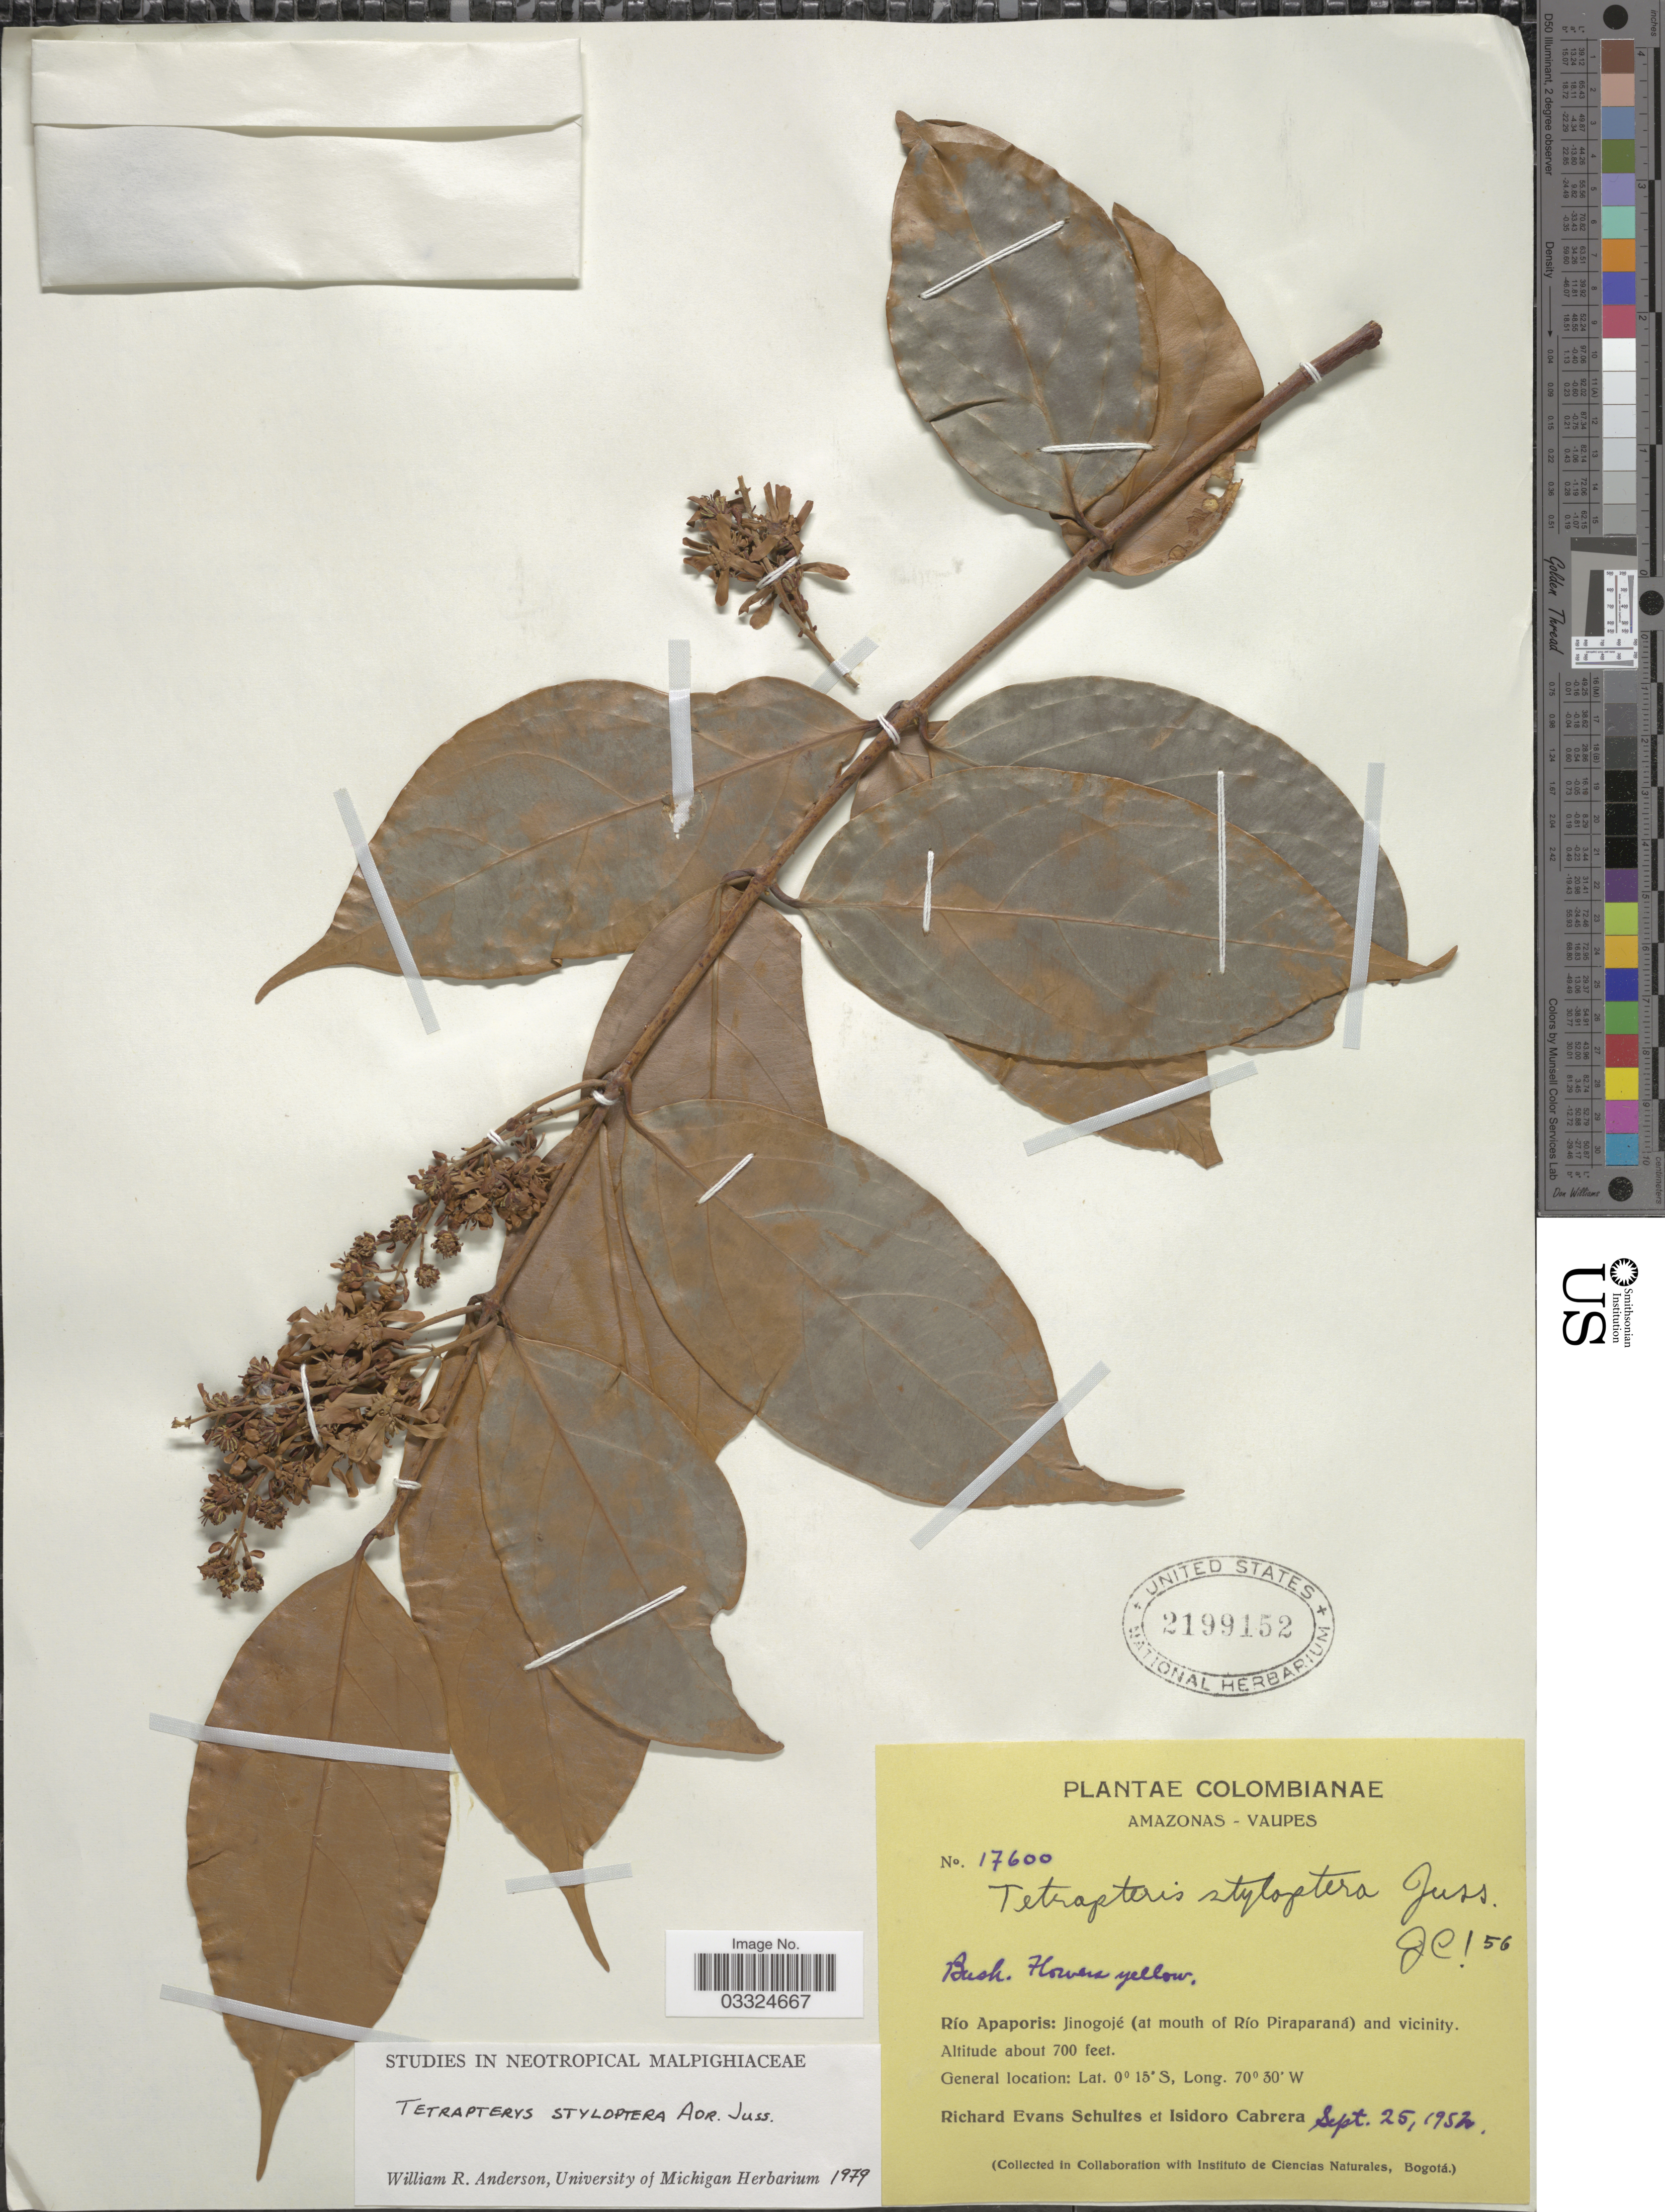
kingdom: Plantae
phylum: Tracheophyta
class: Magnoliopsida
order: Malpighiales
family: Malpighiaceae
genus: Glicophyllum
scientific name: Glicophyllum stylopterum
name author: (A. Juss.) R.F. Almeida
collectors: R. E. Schultes & I. Cabrera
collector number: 17600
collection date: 1952-09-25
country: Colombia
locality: Amazonas - Vaupes. Río Apaporis: Jinogojé (at mouth of Río Piraparaná) and vicinity.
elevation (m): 213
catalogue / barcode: US 2199152